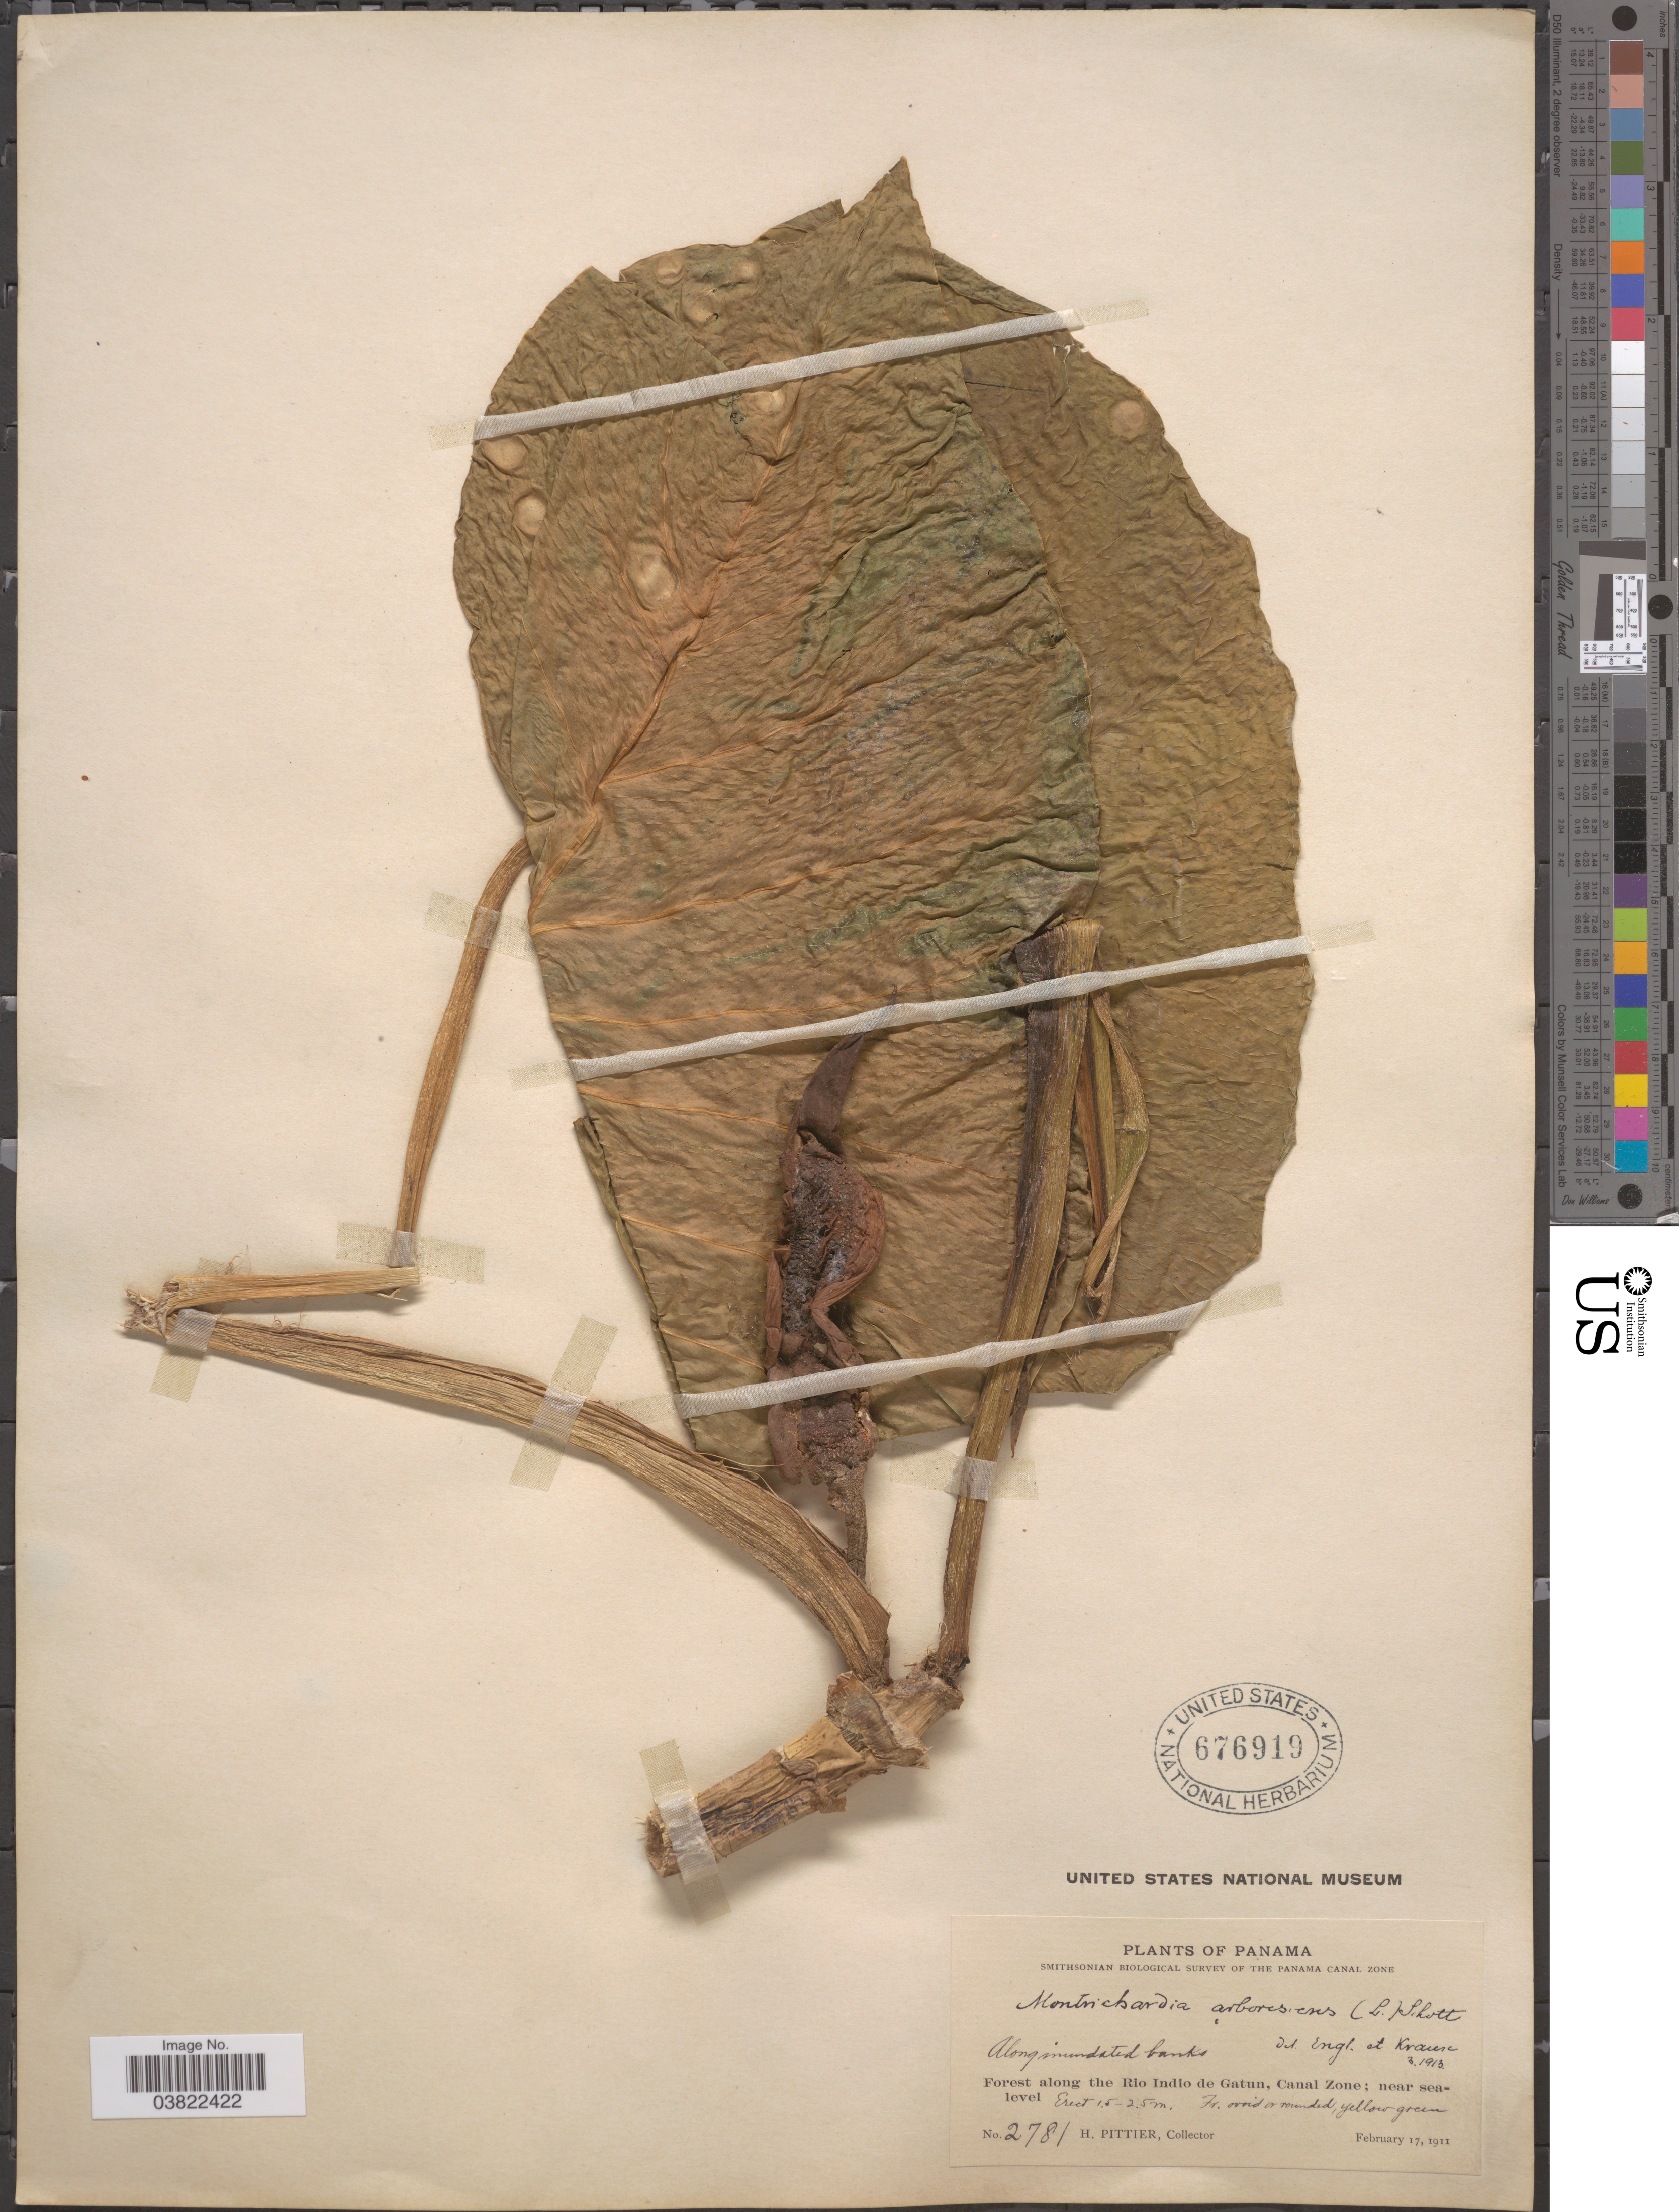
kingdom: Plantae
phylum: Tracheophyta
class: Liliopsida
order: Alismatales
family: Araceae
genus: Montrichardia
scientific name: Montrichardia arborea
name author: (Kunth) Schott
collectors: H. F. Pittier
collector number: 2781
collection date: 1911-02-17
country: Panama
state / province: Colón / Panamá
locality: Forest along the Rio Indio de Gatun, Canal Zone.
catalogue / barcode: US 676919